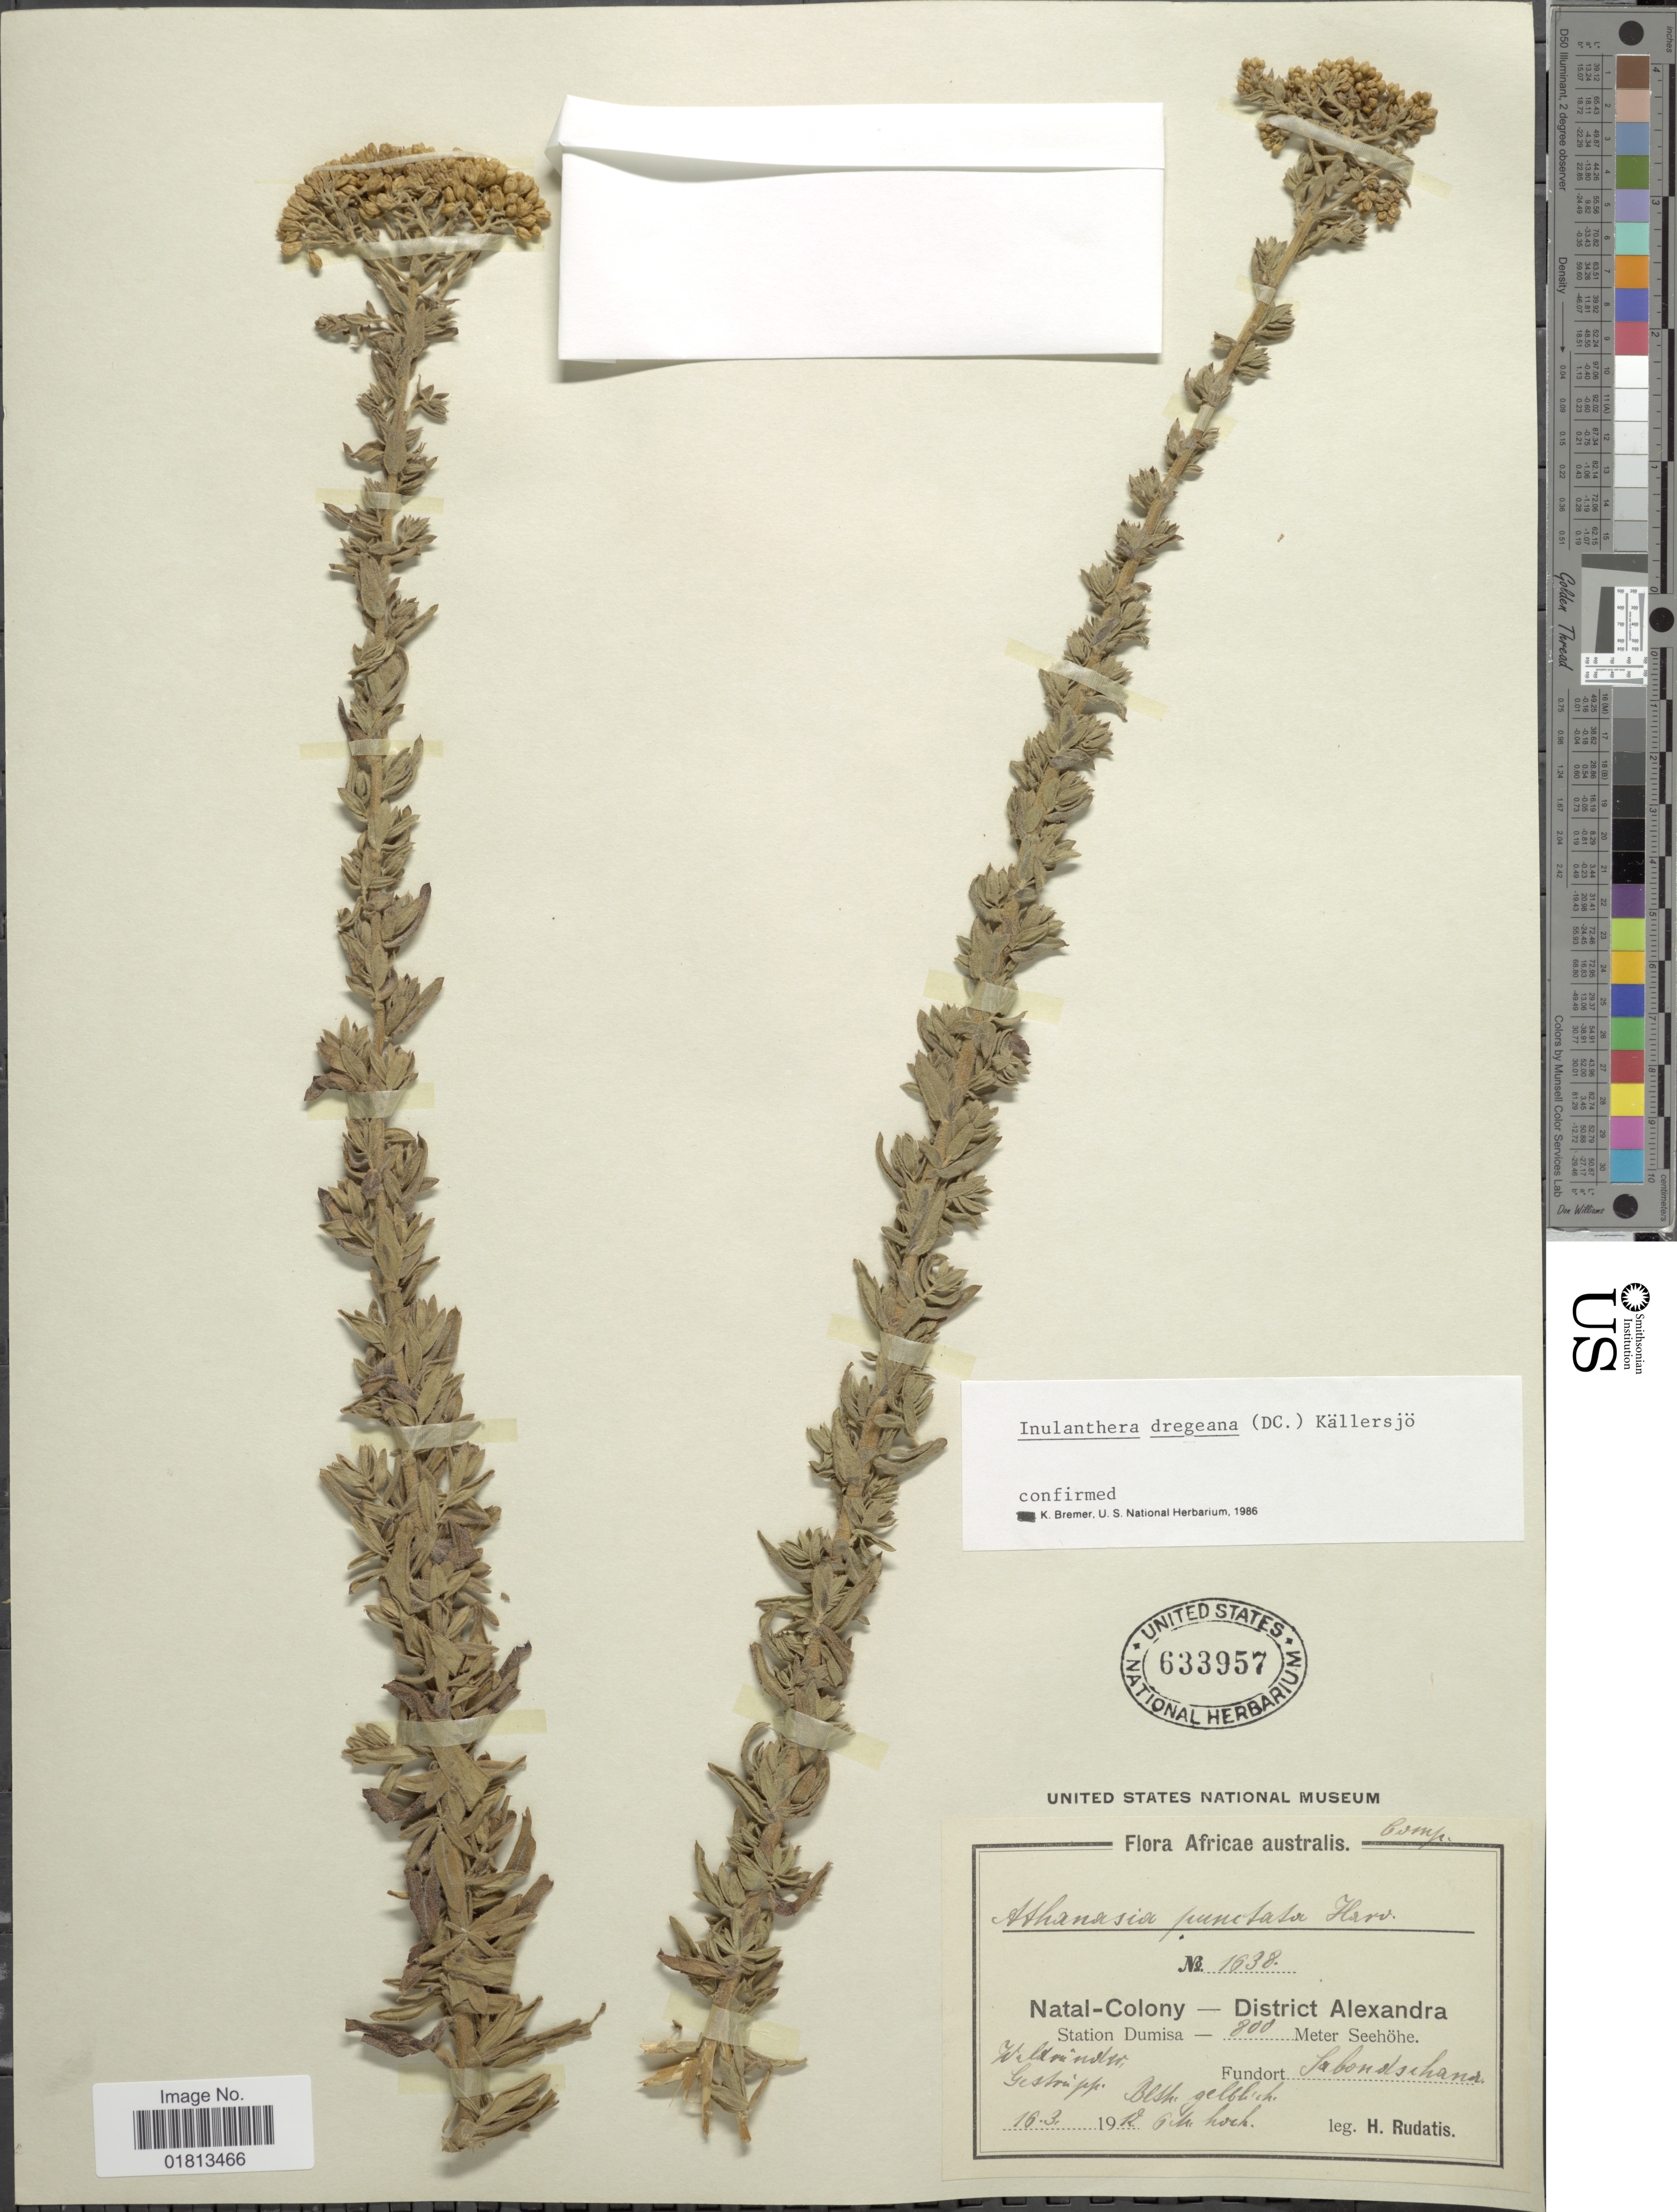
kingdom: Plantae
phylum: Tracheophyta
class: Magnoliopsida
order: Asterales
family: Asteraceae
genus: Inulanthera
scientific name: Inulanthera dregeana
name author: (DC.) Källersjö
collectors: H. Rudatis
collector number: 1638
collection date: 1912-03-16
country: South Africa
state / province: KwaZulu-Natal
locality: Natal, Colony, District Alexandra, Station Dumisa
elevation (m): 800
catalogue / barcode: US 633957